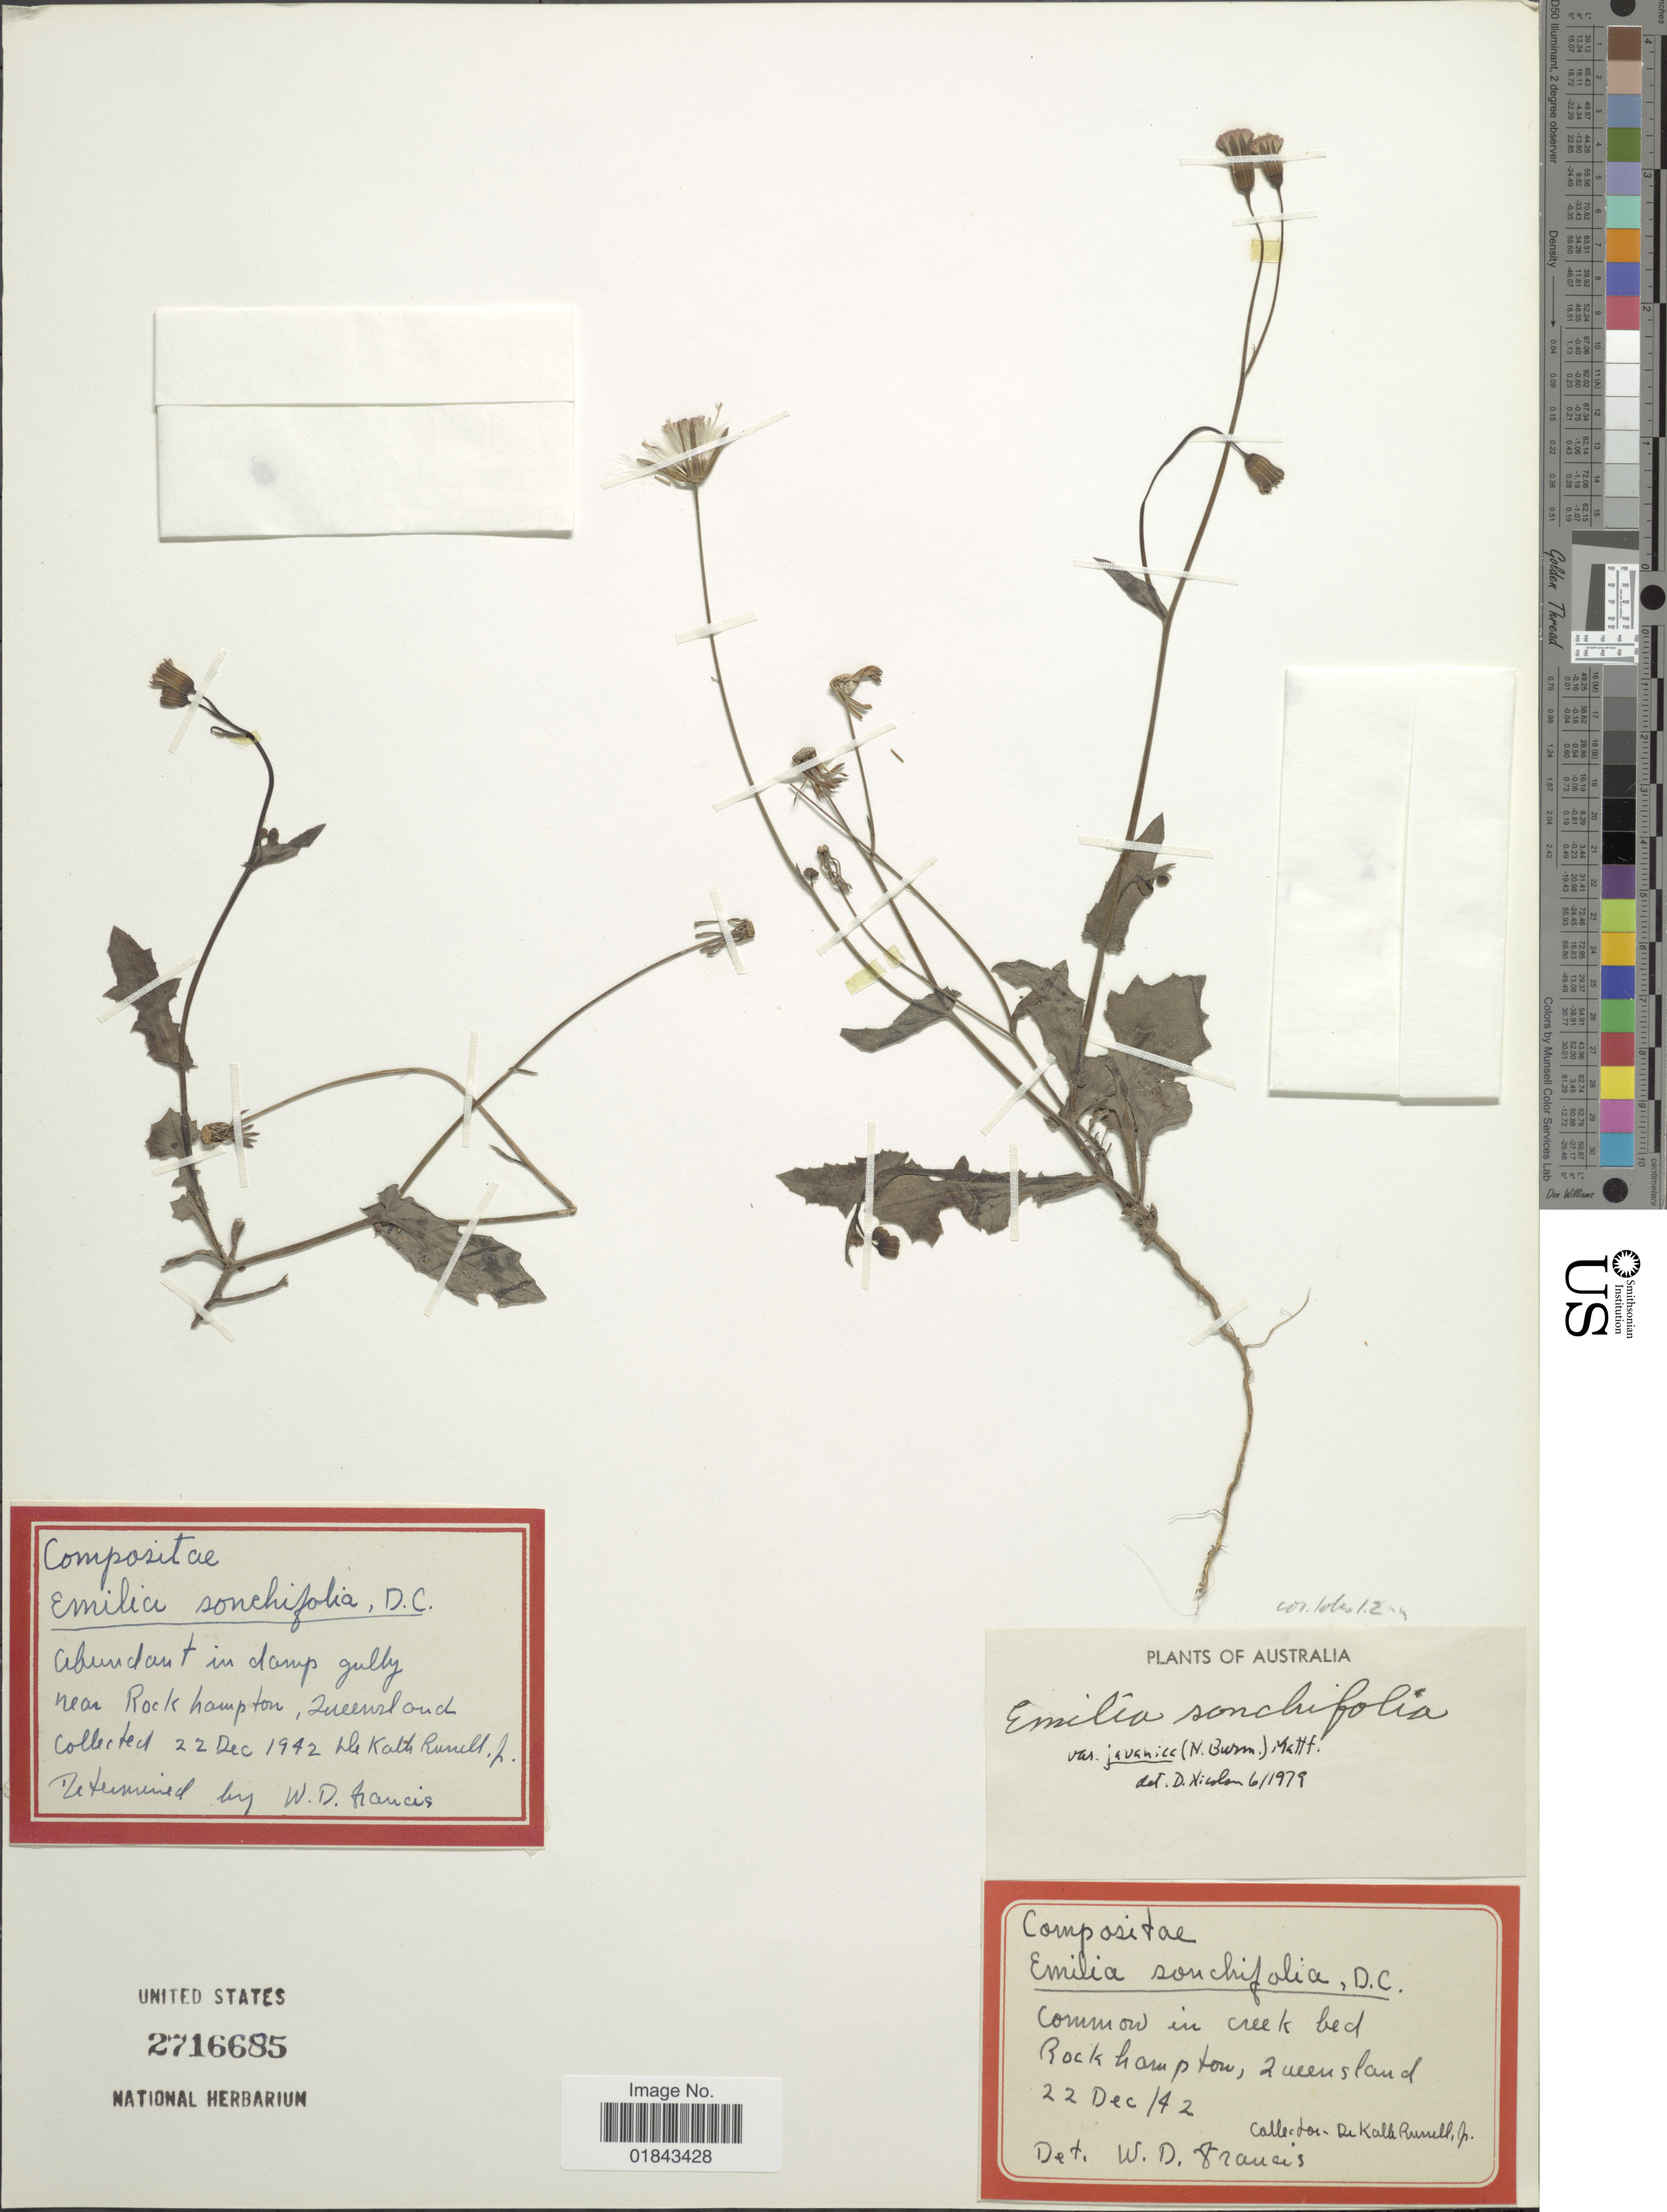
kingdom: Plantae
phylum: Tracheophyta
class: Magnoliopsida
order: Asterales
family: Asteraceae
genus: Emilia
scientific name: Emilia sonchifolia var. javanica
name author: (Burm. f.) Mattf.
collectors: D. K. Russell Jr.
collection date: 1942-12-22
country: Australia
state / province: Queensland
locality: Common in creek bed, abundant in damp gully, near Rock hampton.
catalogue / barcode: US 2716685